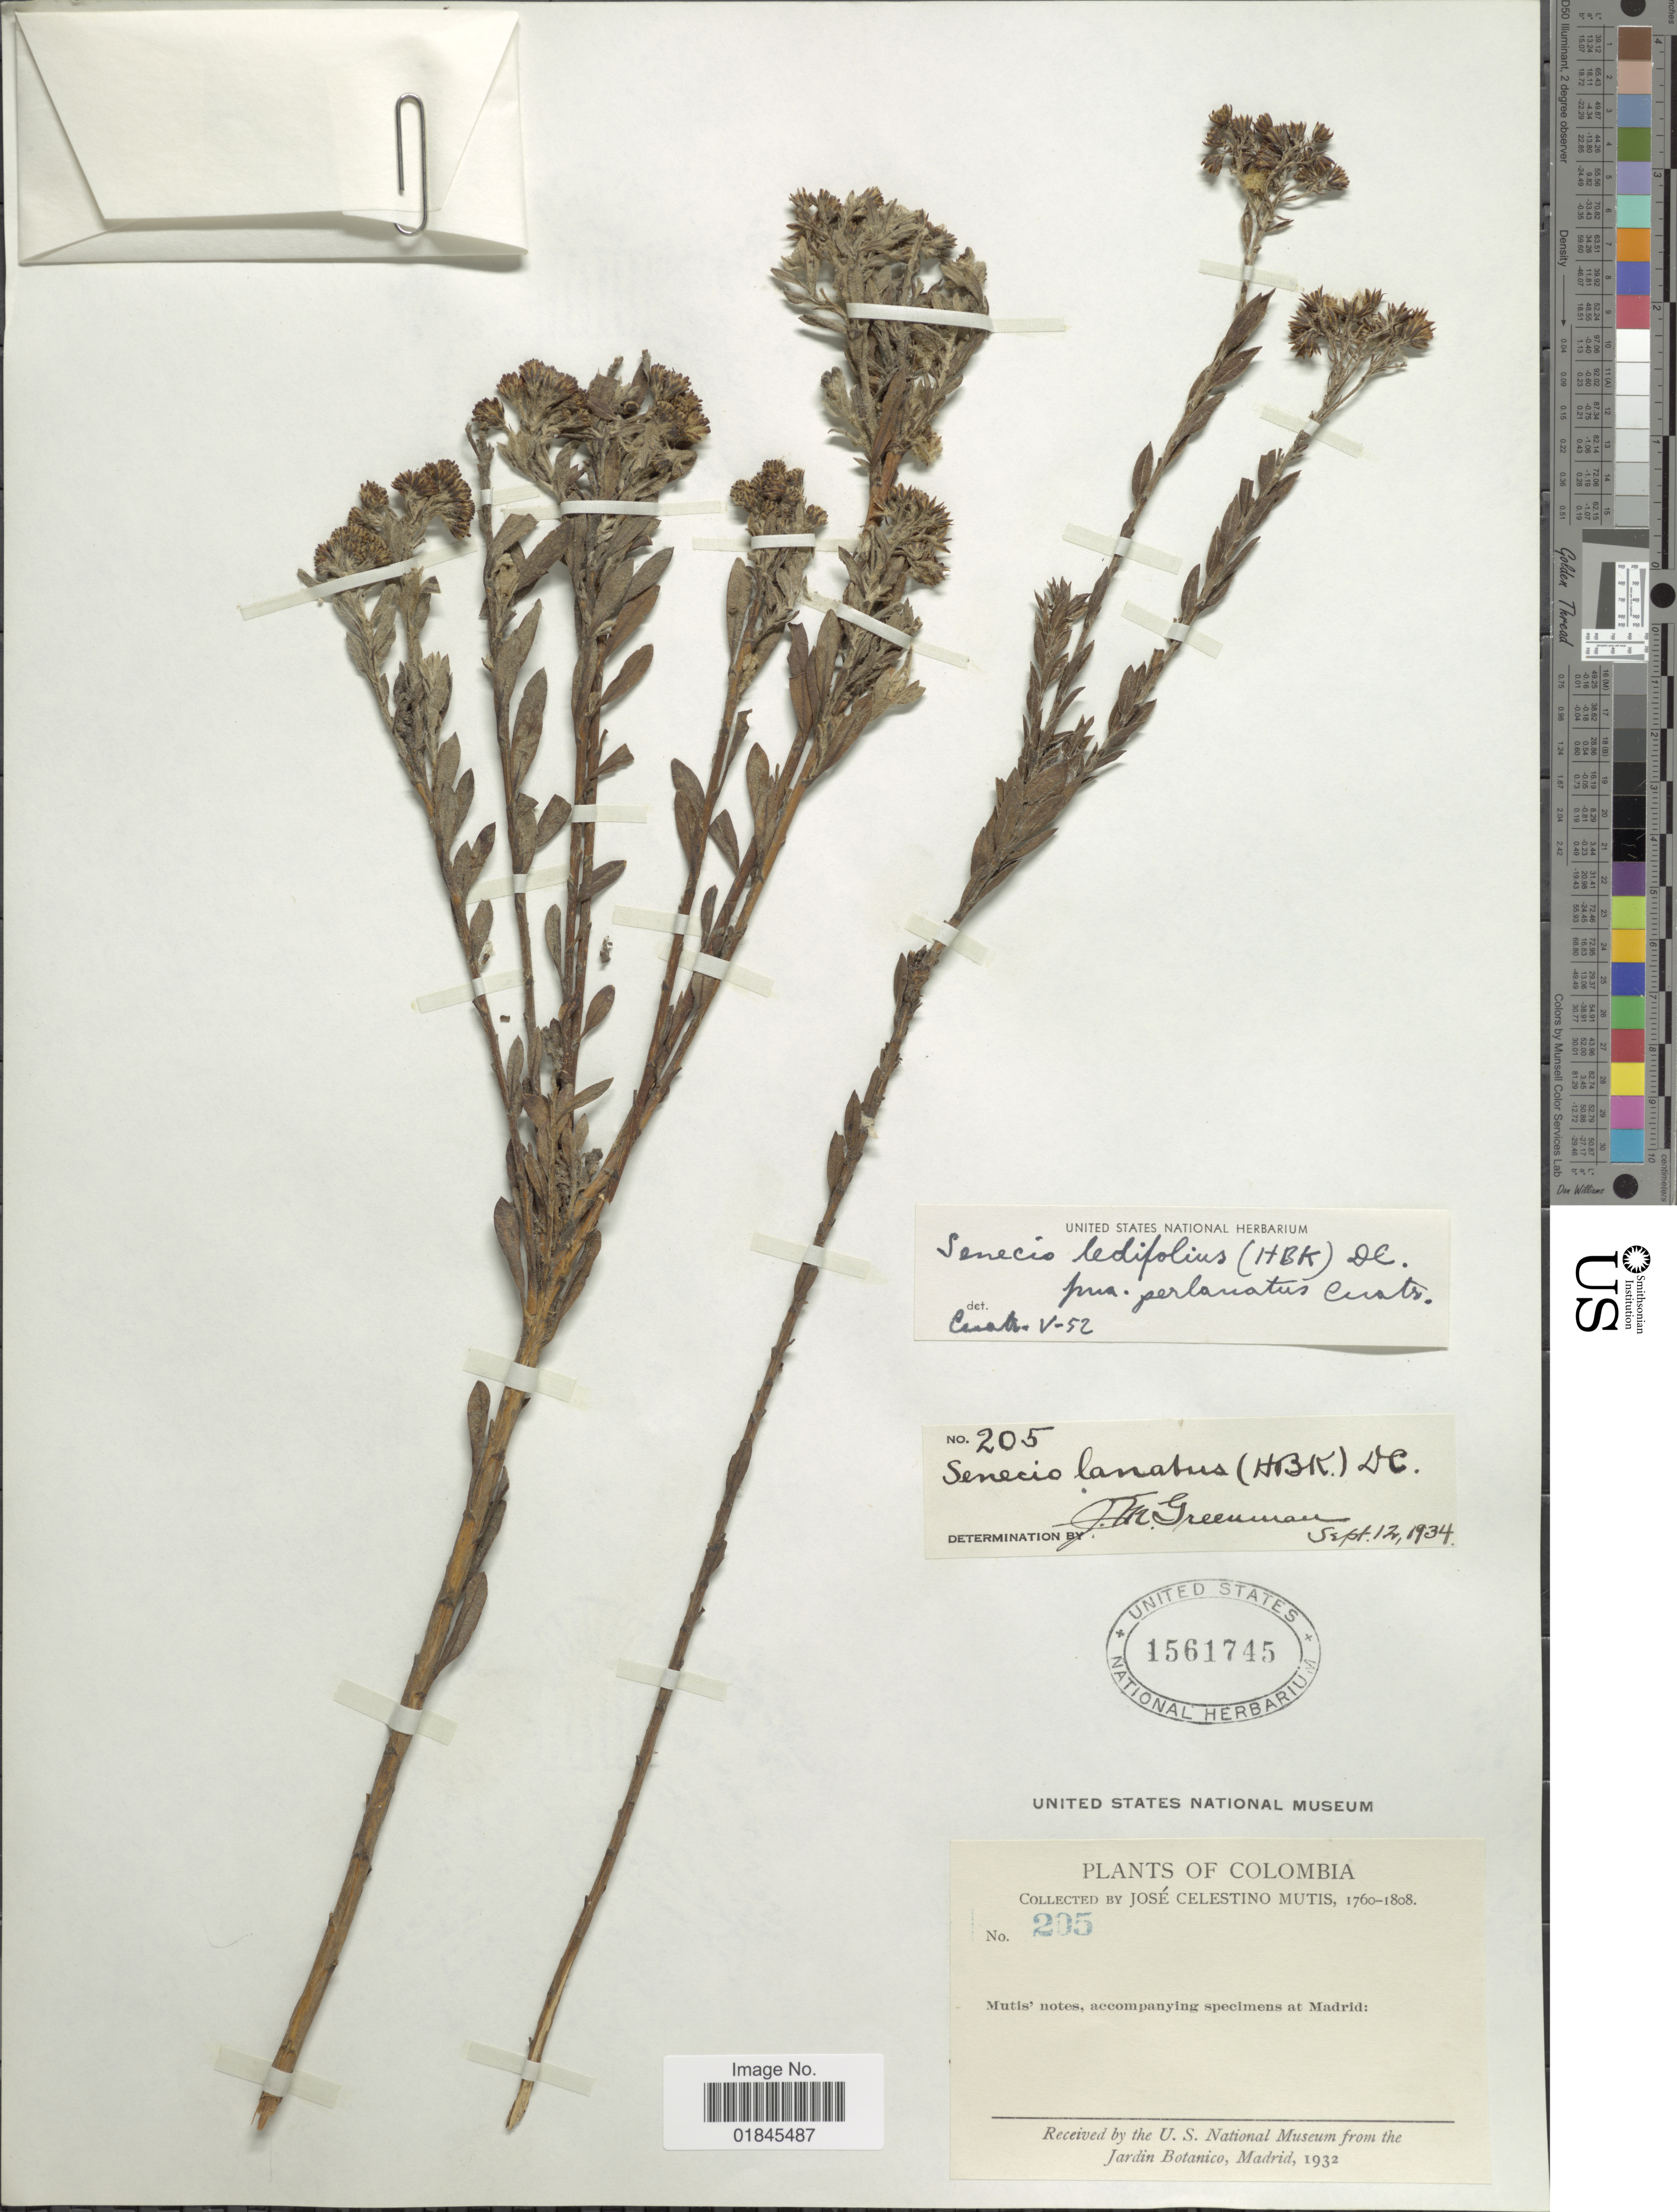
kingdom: Plantae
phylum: Tracheophyta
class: Magnoliopsida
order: Asterales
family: Asteraceae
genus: Pentacalia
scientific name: Pentacalia ledifolia f. perlanta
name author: Cuatrec.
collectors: J. C. B. Mutis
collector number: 205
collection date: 1760/1808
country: Colombia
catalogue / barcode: US 1561745